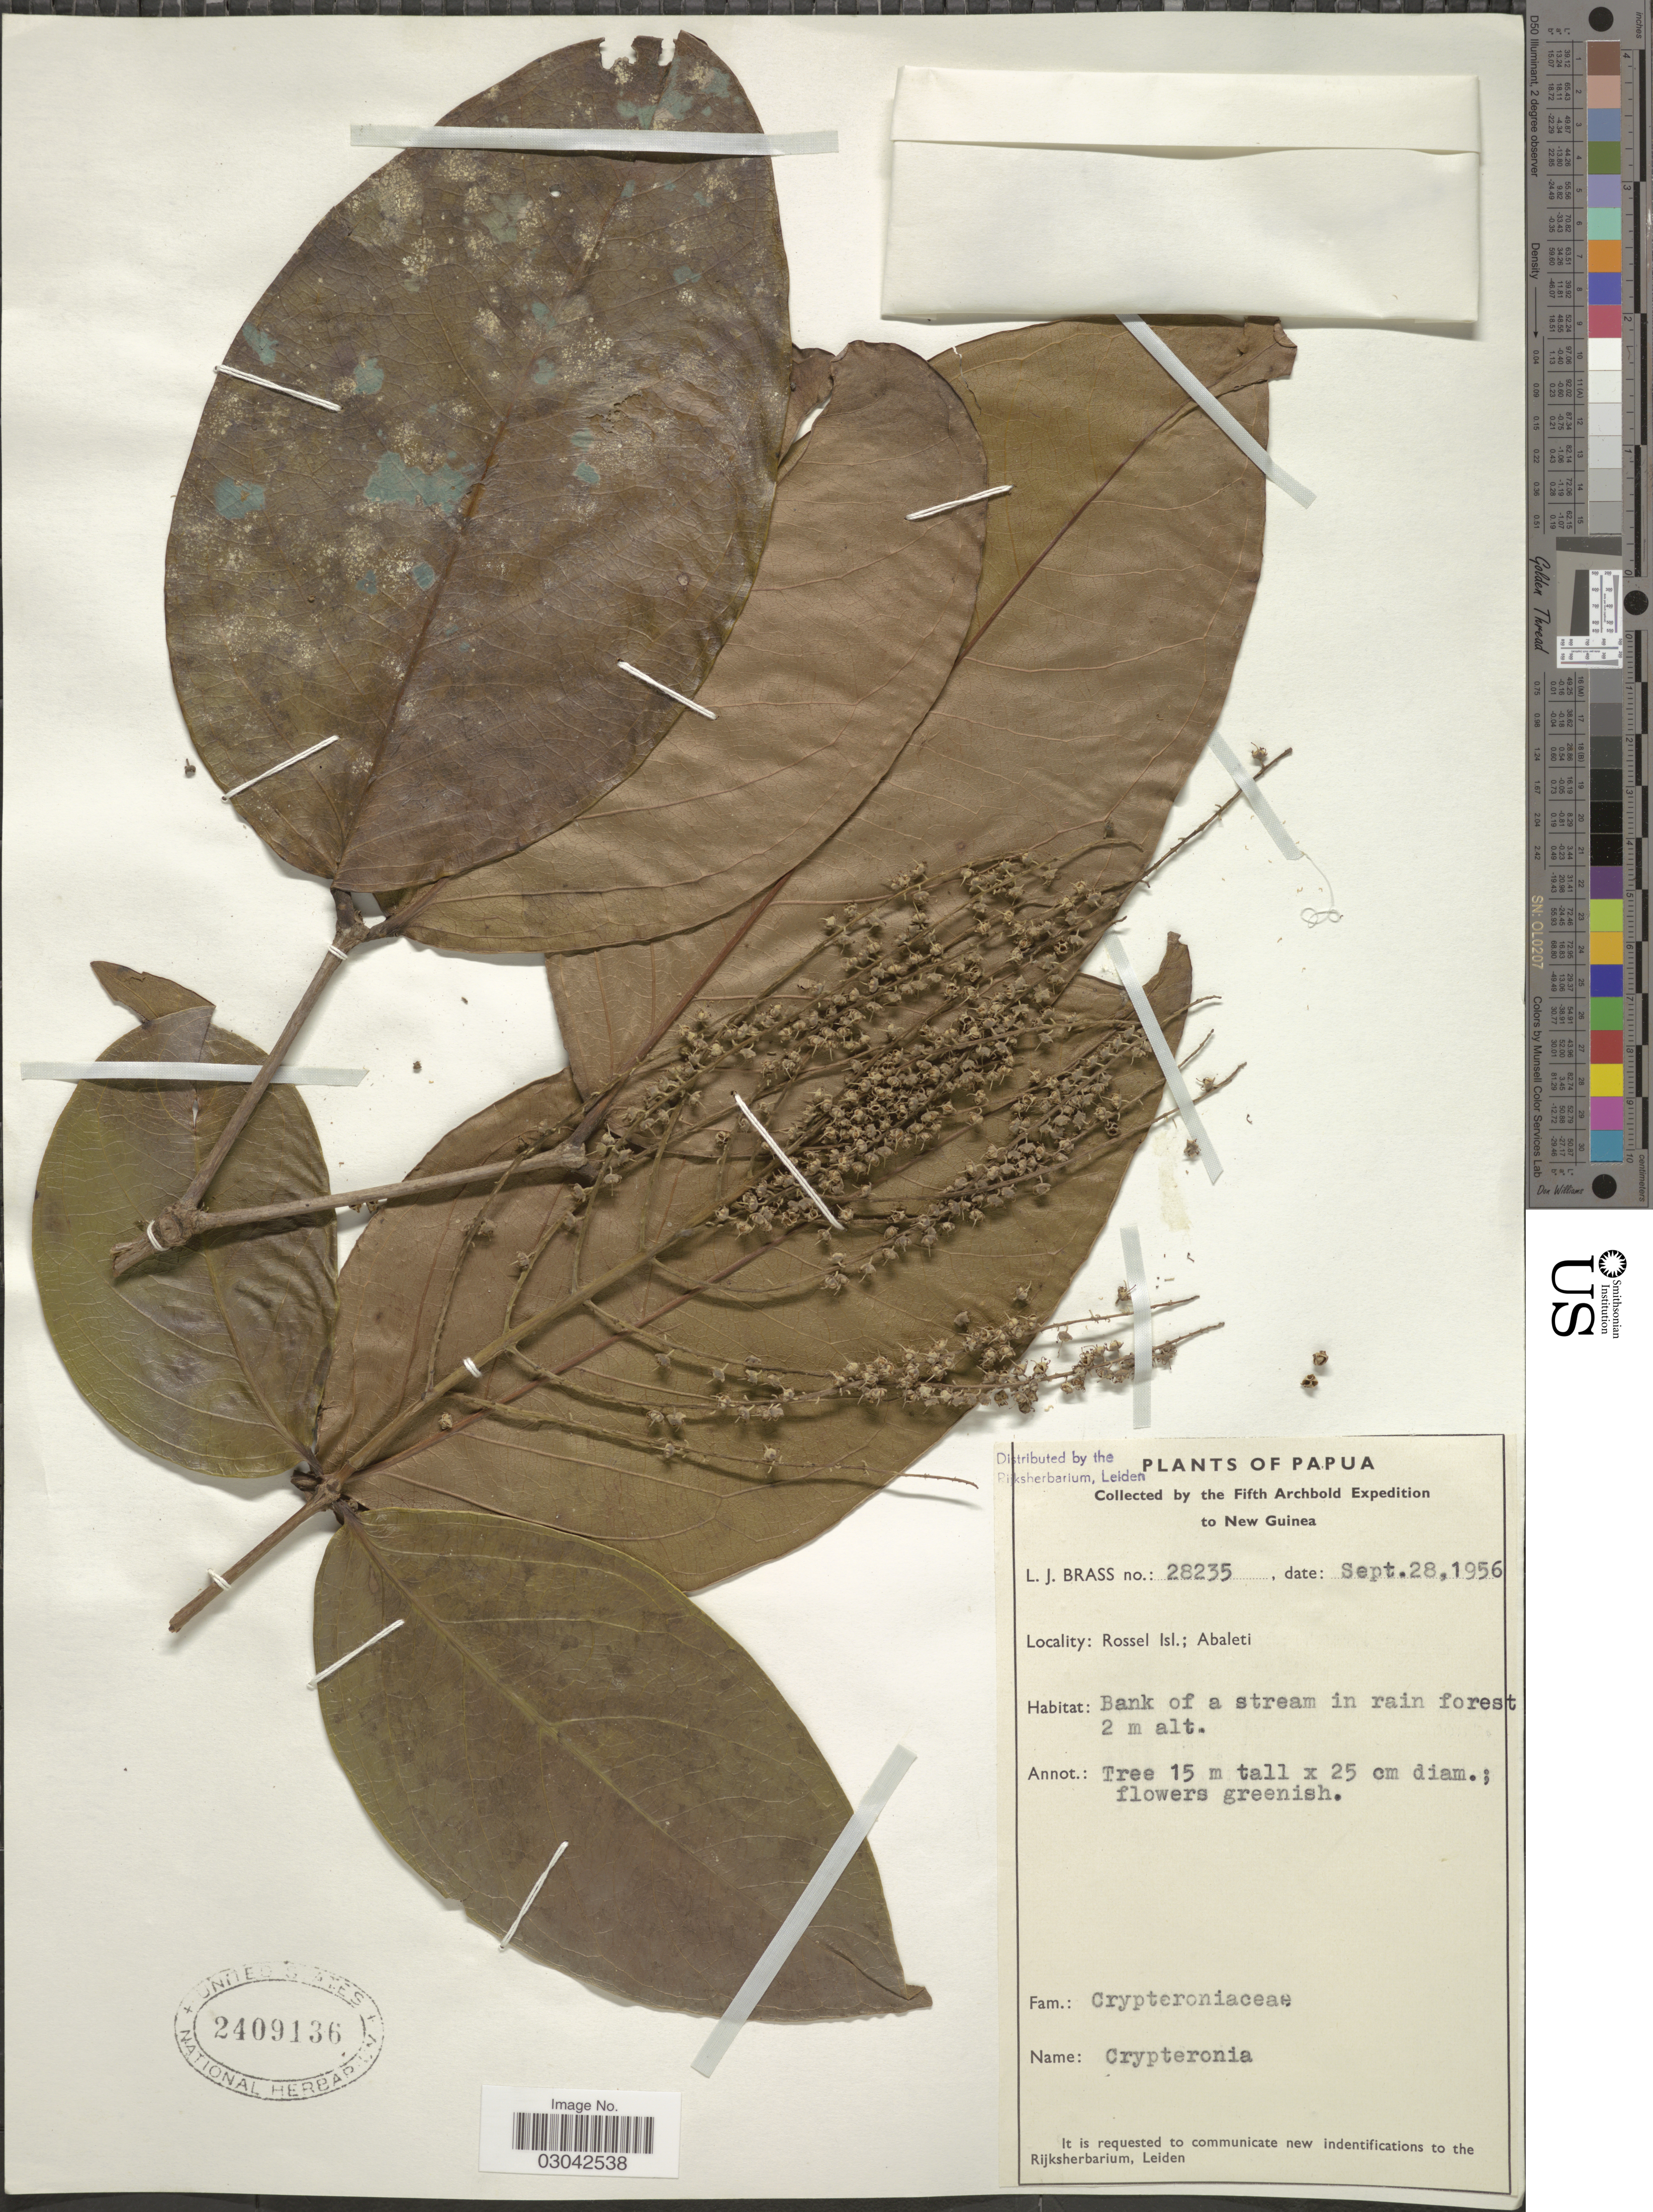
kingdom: Plantae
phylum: Tracheophyta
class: Magnoliopsida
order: Myrtales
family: Crypteroniaceae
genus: Crypteronia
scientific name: Crypteronia sp.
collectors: L. J. Brass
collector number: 28235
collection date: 1956-09-28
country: Papua New Guinea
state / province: Milne Bay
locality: Papua. New Guinea. Rossel Isl.; Abaleti.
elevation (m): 2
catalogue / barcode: US 2409136